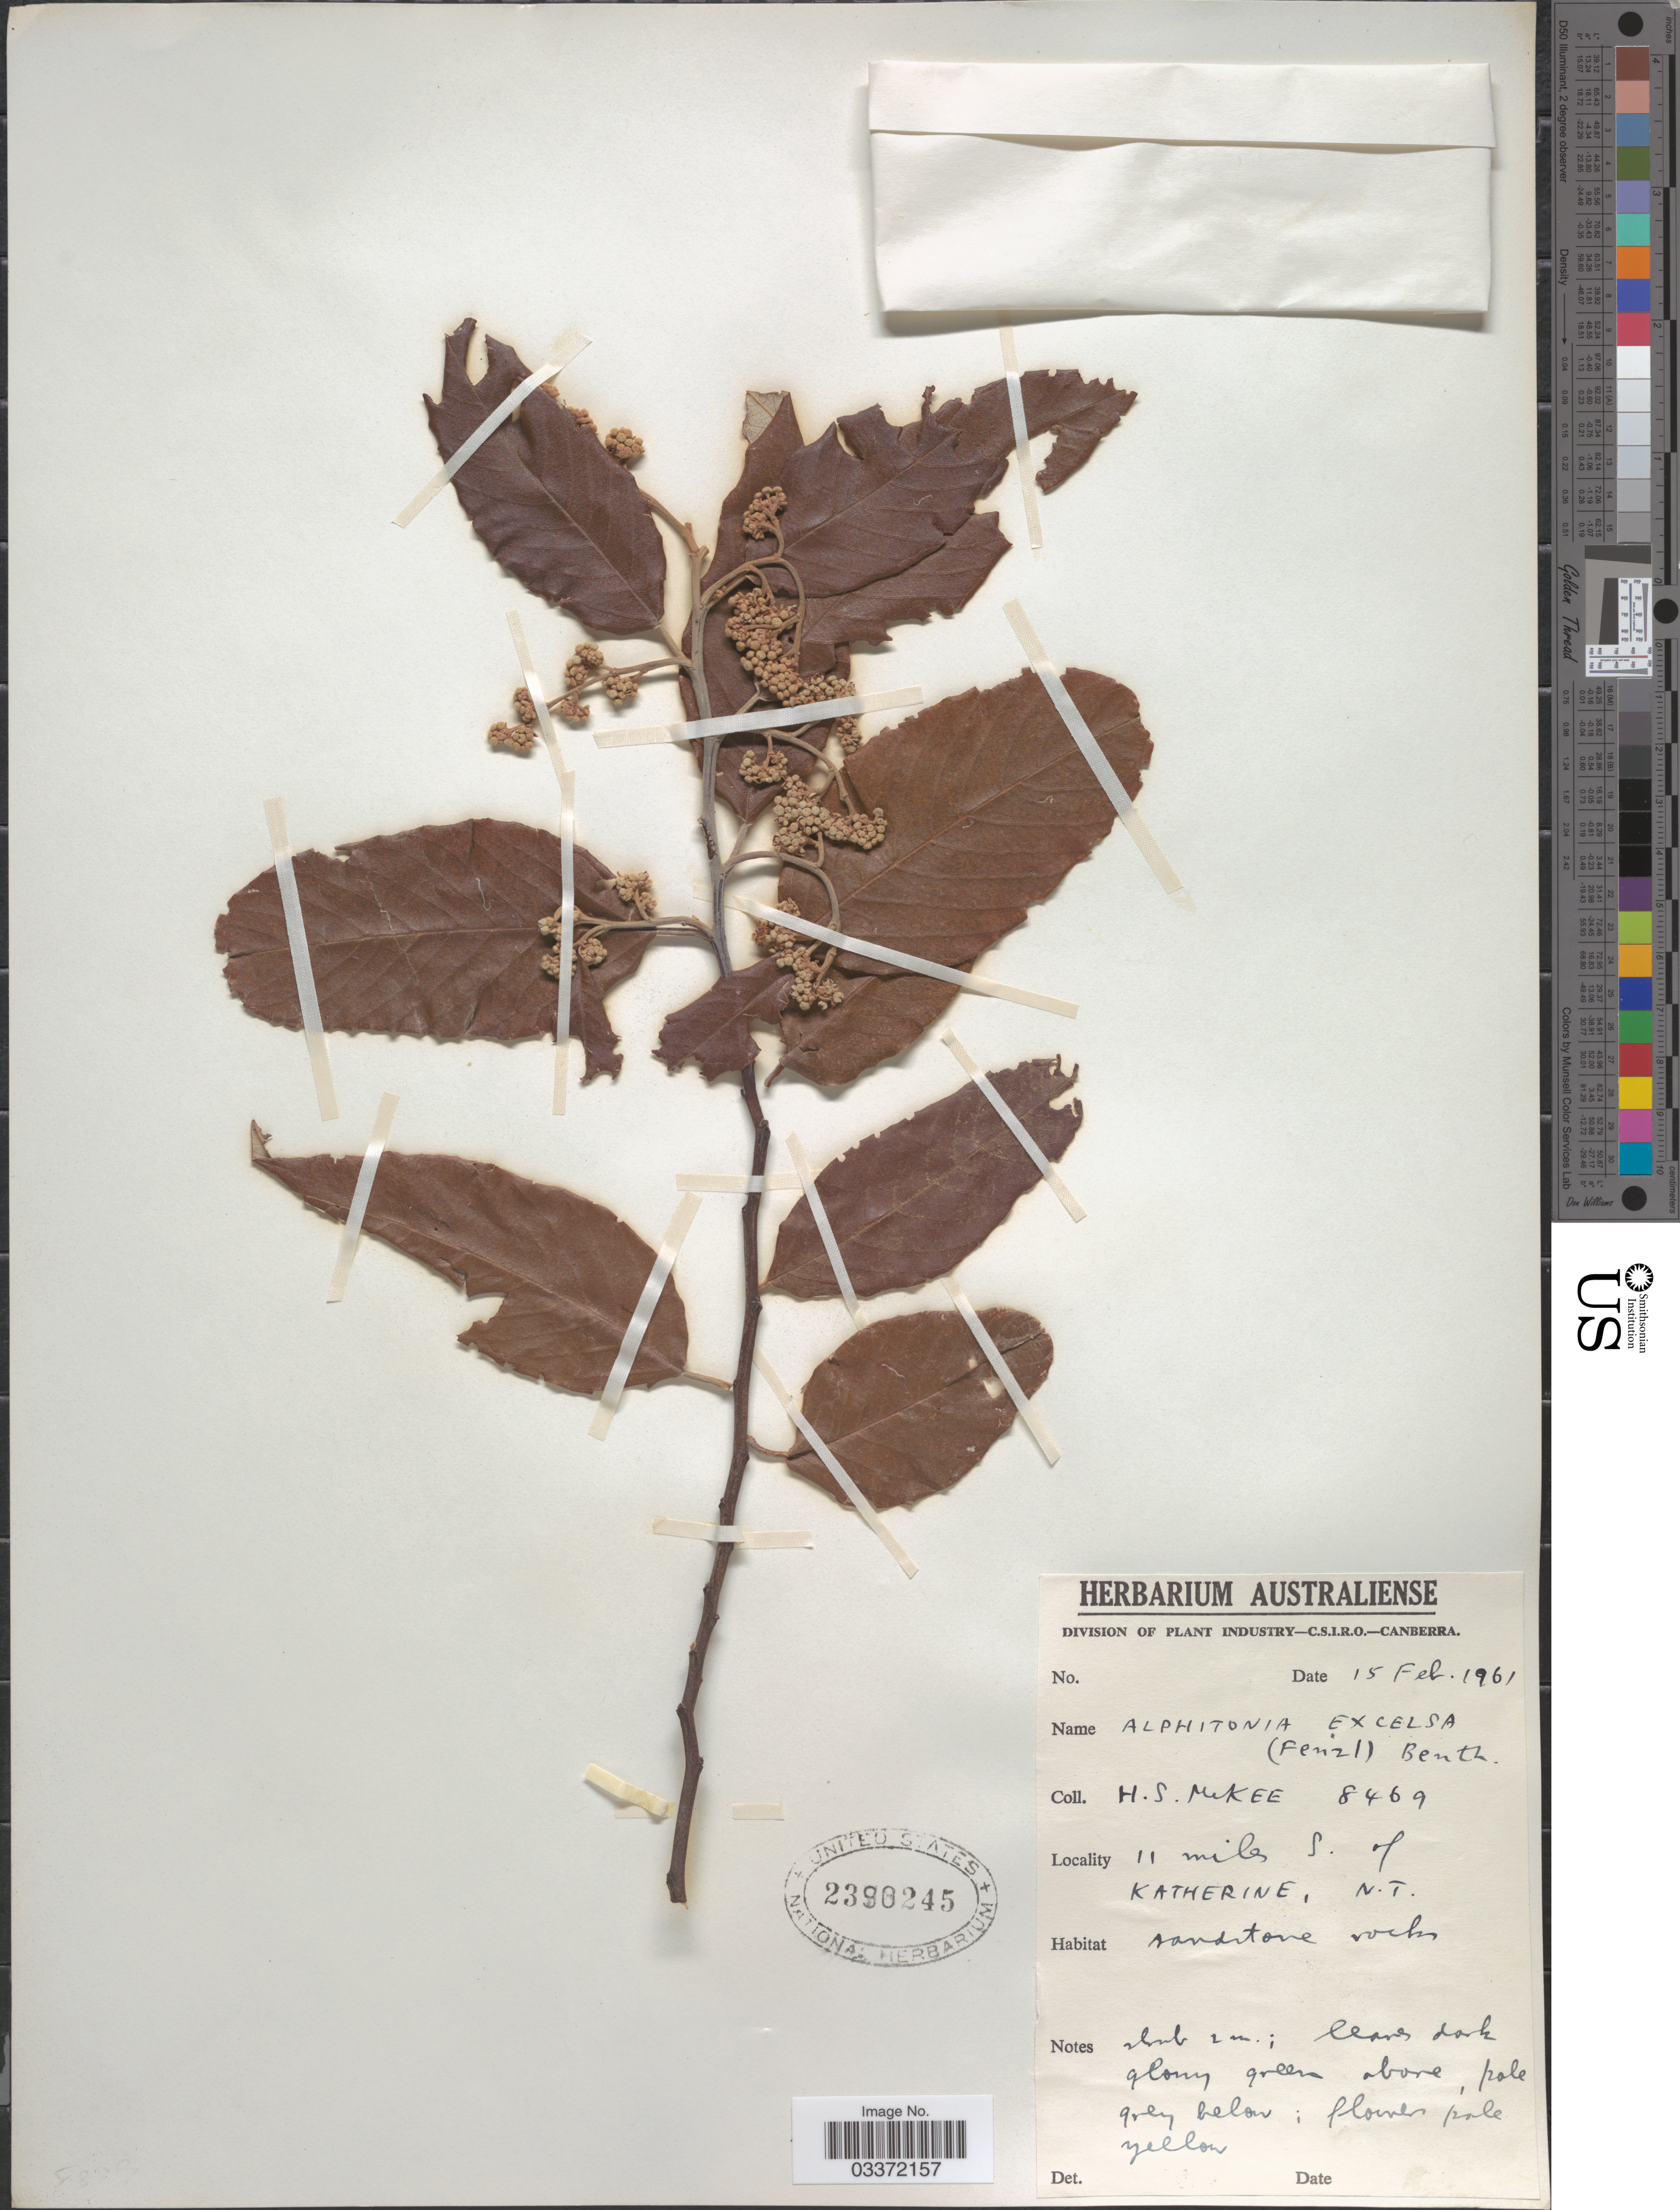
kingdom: Plantae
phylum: Tracheophyta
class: Magnoliopsida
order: Rosales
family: Rhamnaceae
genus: Alphitonia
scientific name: Alphitonia excelsa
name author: Reissek ex Endl.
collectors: H. S. McKee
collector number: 8469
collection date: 1961-02-15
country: Australia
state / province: Northern Territory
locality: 11 miles S. of Katherine, N.T.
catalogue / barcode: US 2390245